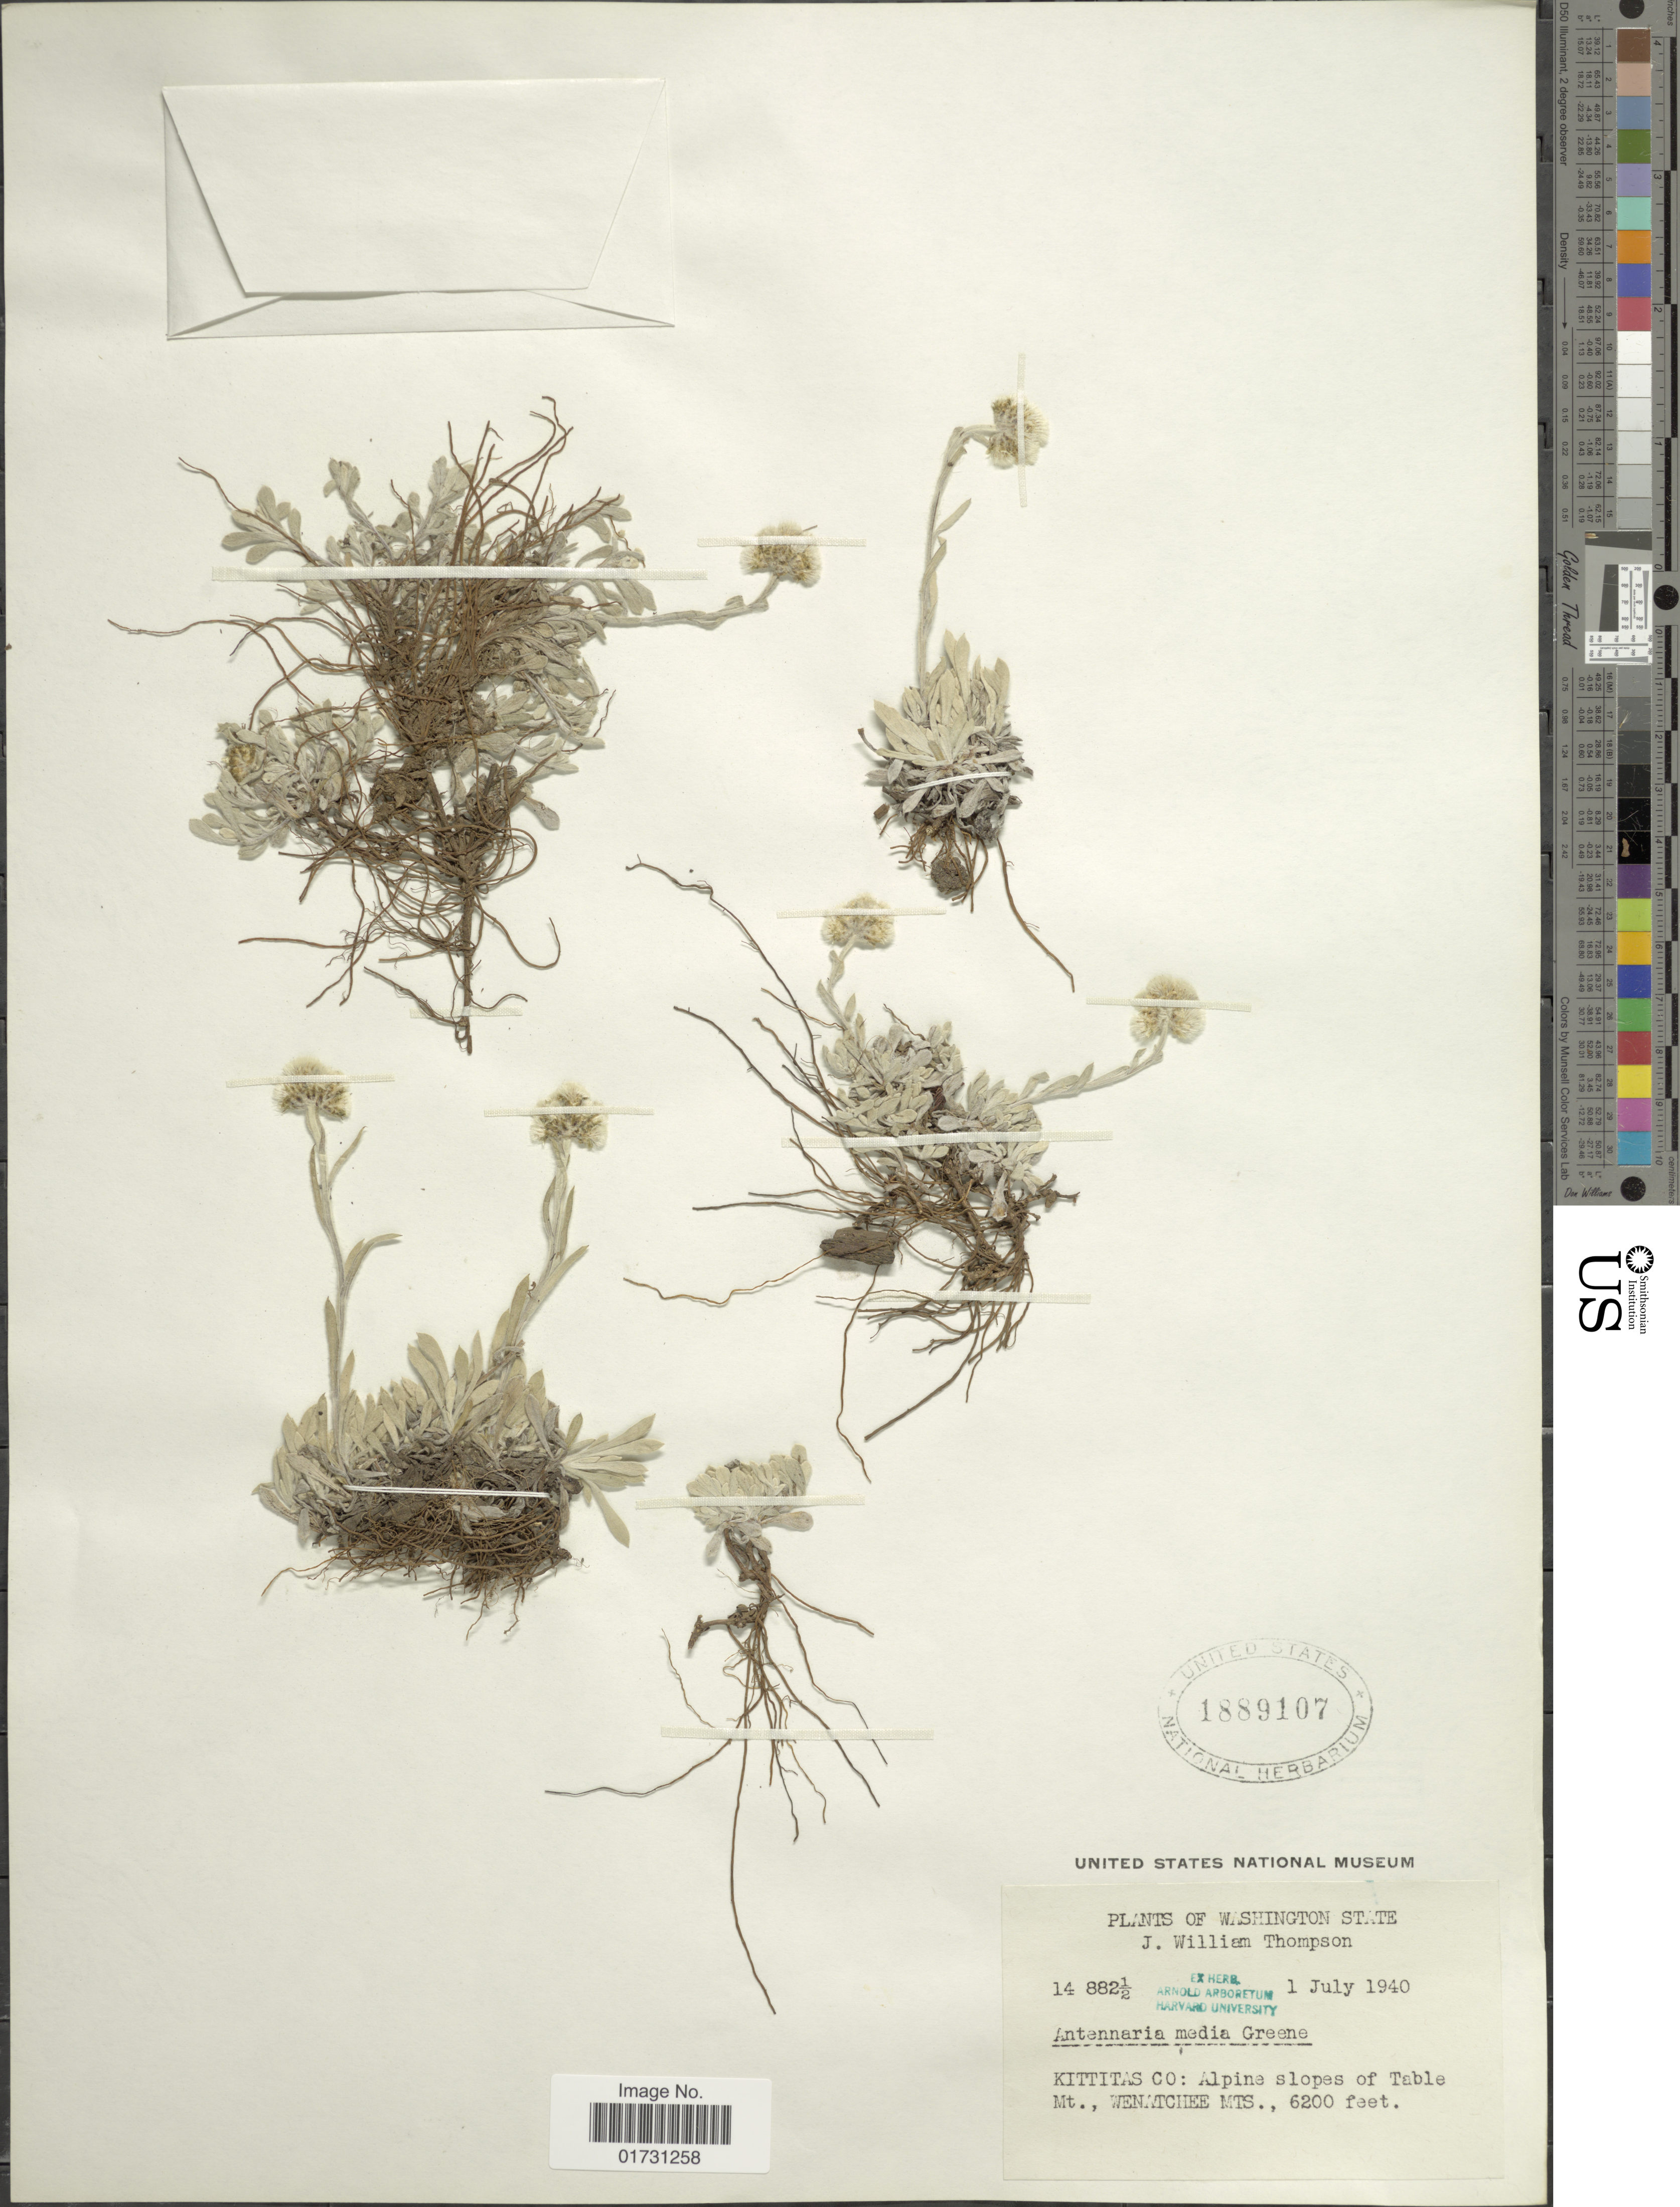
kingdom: Plantae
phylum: Tracheophyta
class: Magnoliopsida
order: Asterales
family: Asteraceae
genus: Antennaria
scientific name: Antennaria media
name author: Greene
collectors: J. W. Thompson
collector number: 14882½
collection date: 1940-07-01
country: United States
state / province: Washington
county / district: Kittitas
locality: Washington State, Kittitas Co.: Alpine slopes of Table Mt., Wenatchee Mts.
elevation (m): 1890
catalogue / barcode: US 1889107